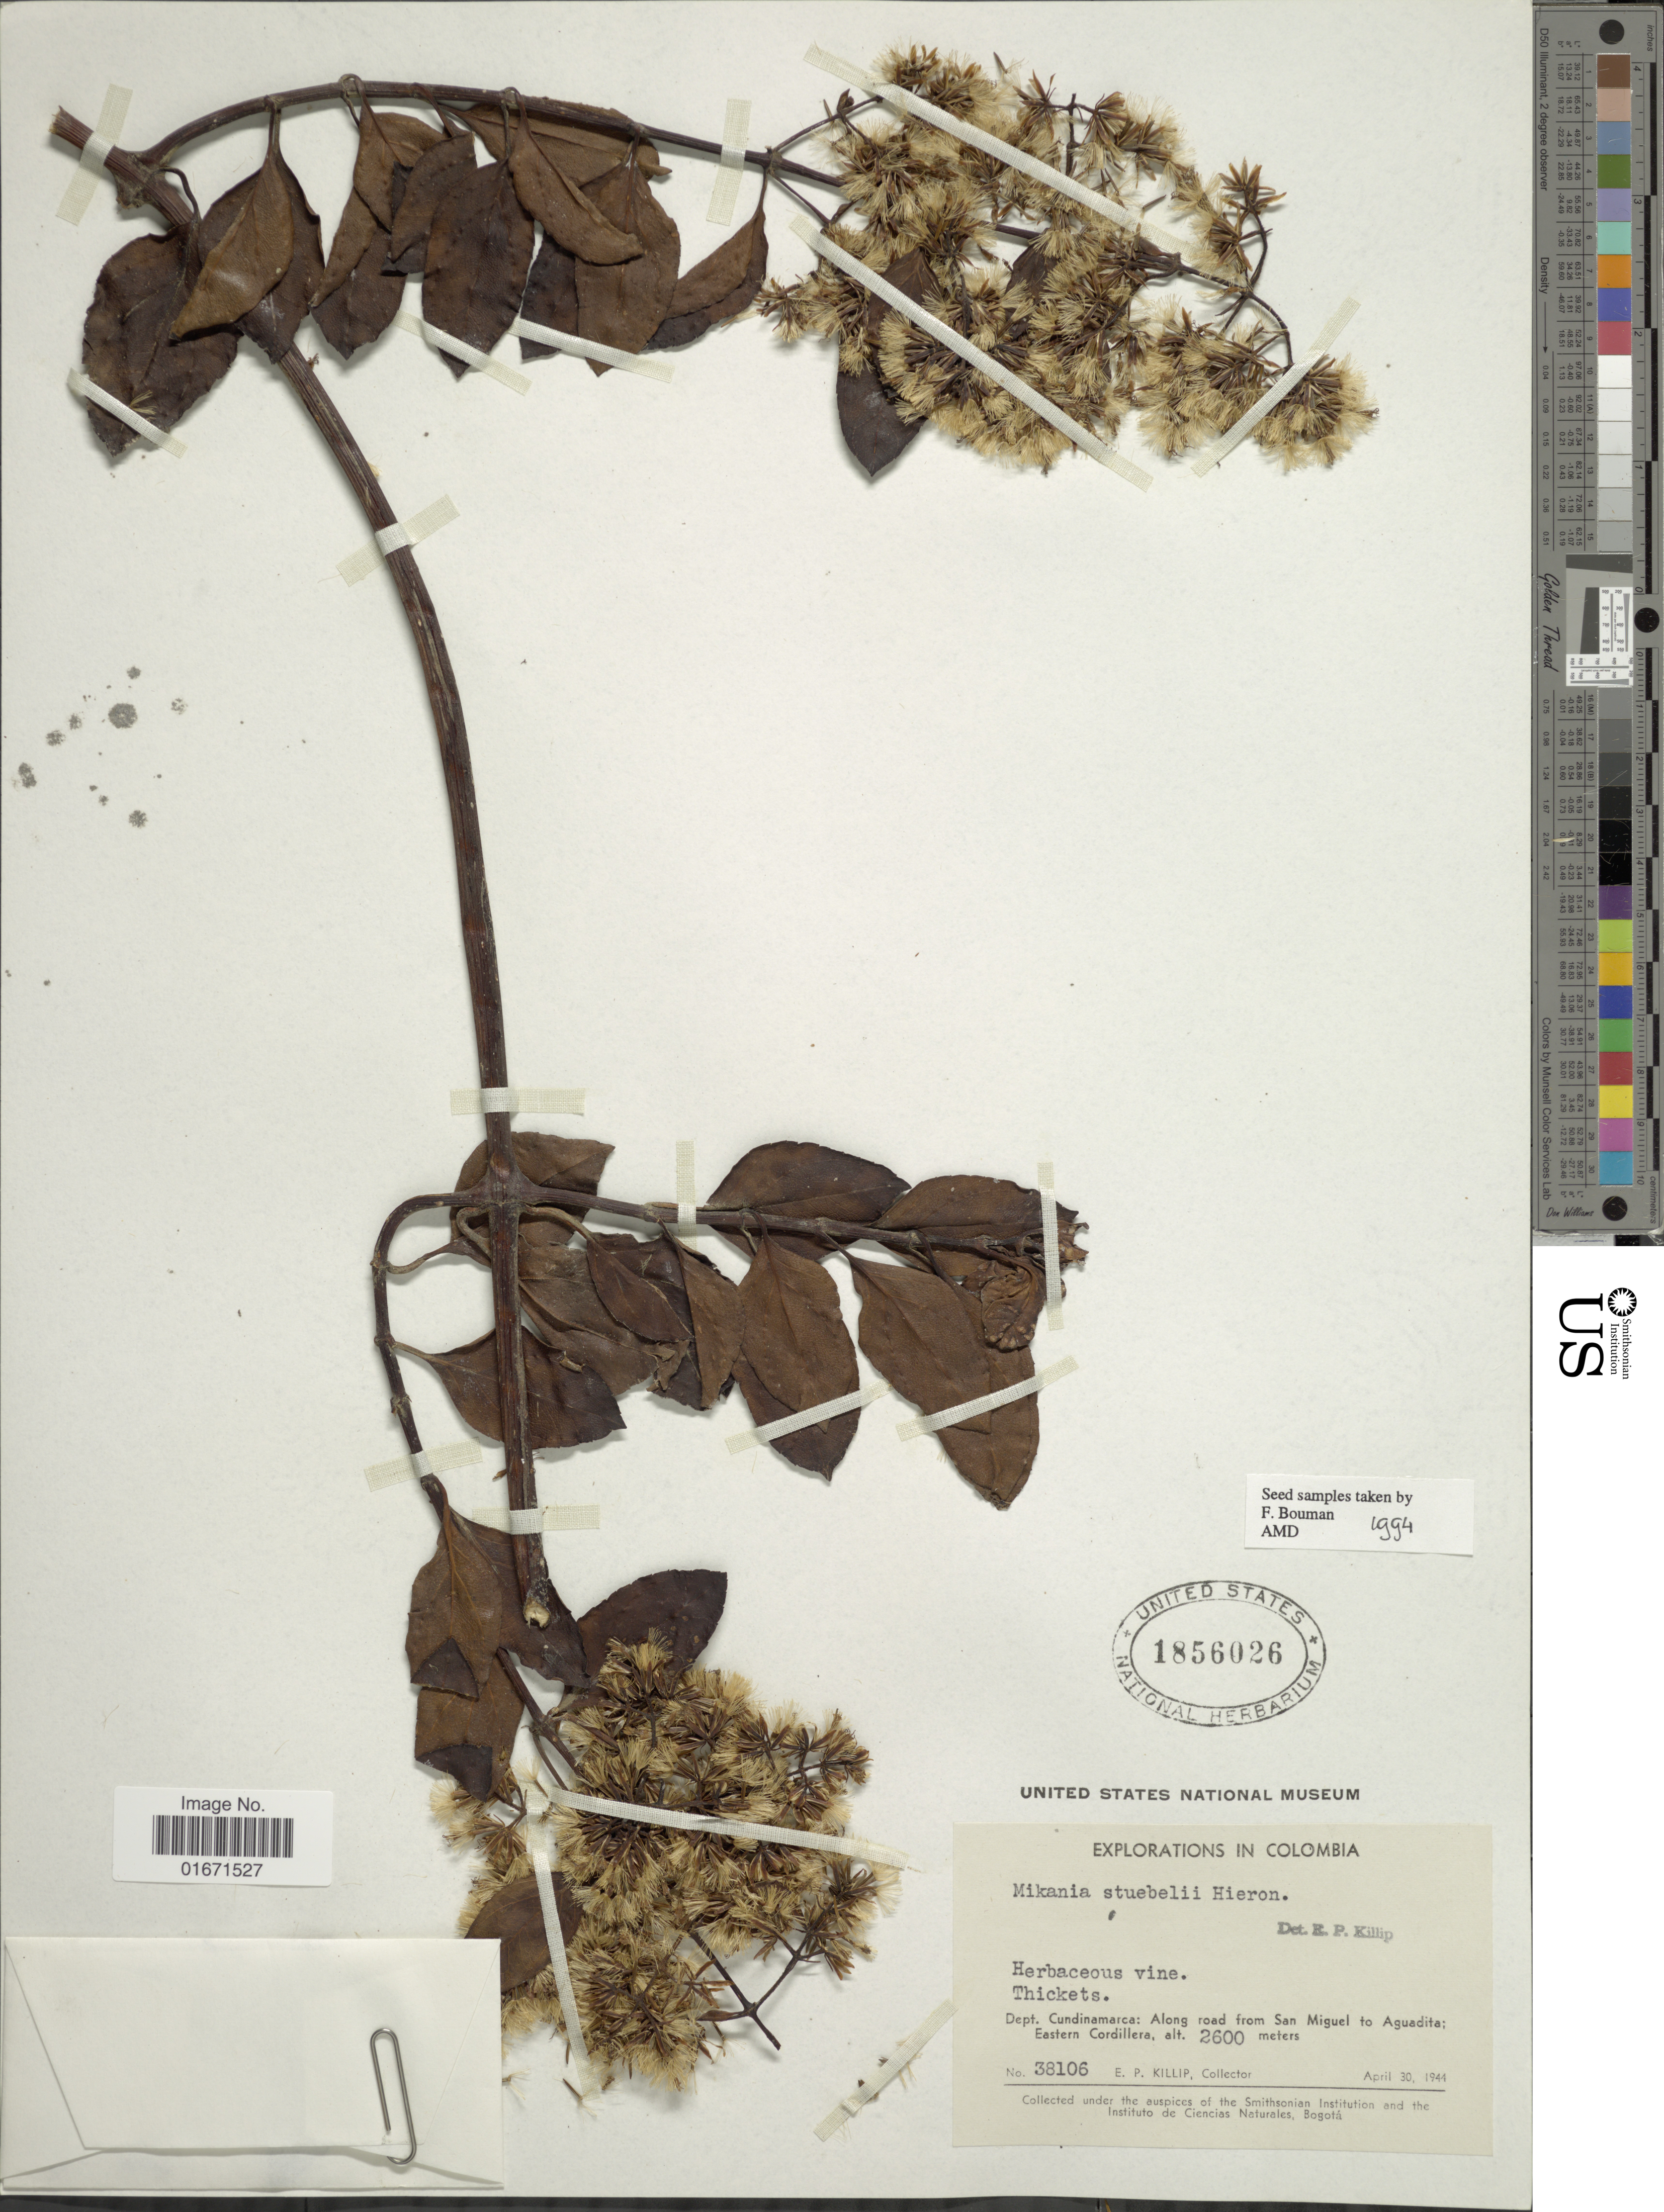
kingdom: Plantae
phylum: Tracheophyta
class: Magnoliopsida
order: Asterales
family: Asteraceae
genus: Mikania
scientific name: Mikania stuebelii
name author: Hieron.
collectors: E. P. Killip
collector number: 38106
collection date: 1944-04-30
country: Colombia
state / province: Cundinamarca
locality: Dept. Cundinamarca: Along road from San Miguel to Aguadita; Eastern Cordillera.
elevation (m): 2600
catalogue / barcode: US 1856026